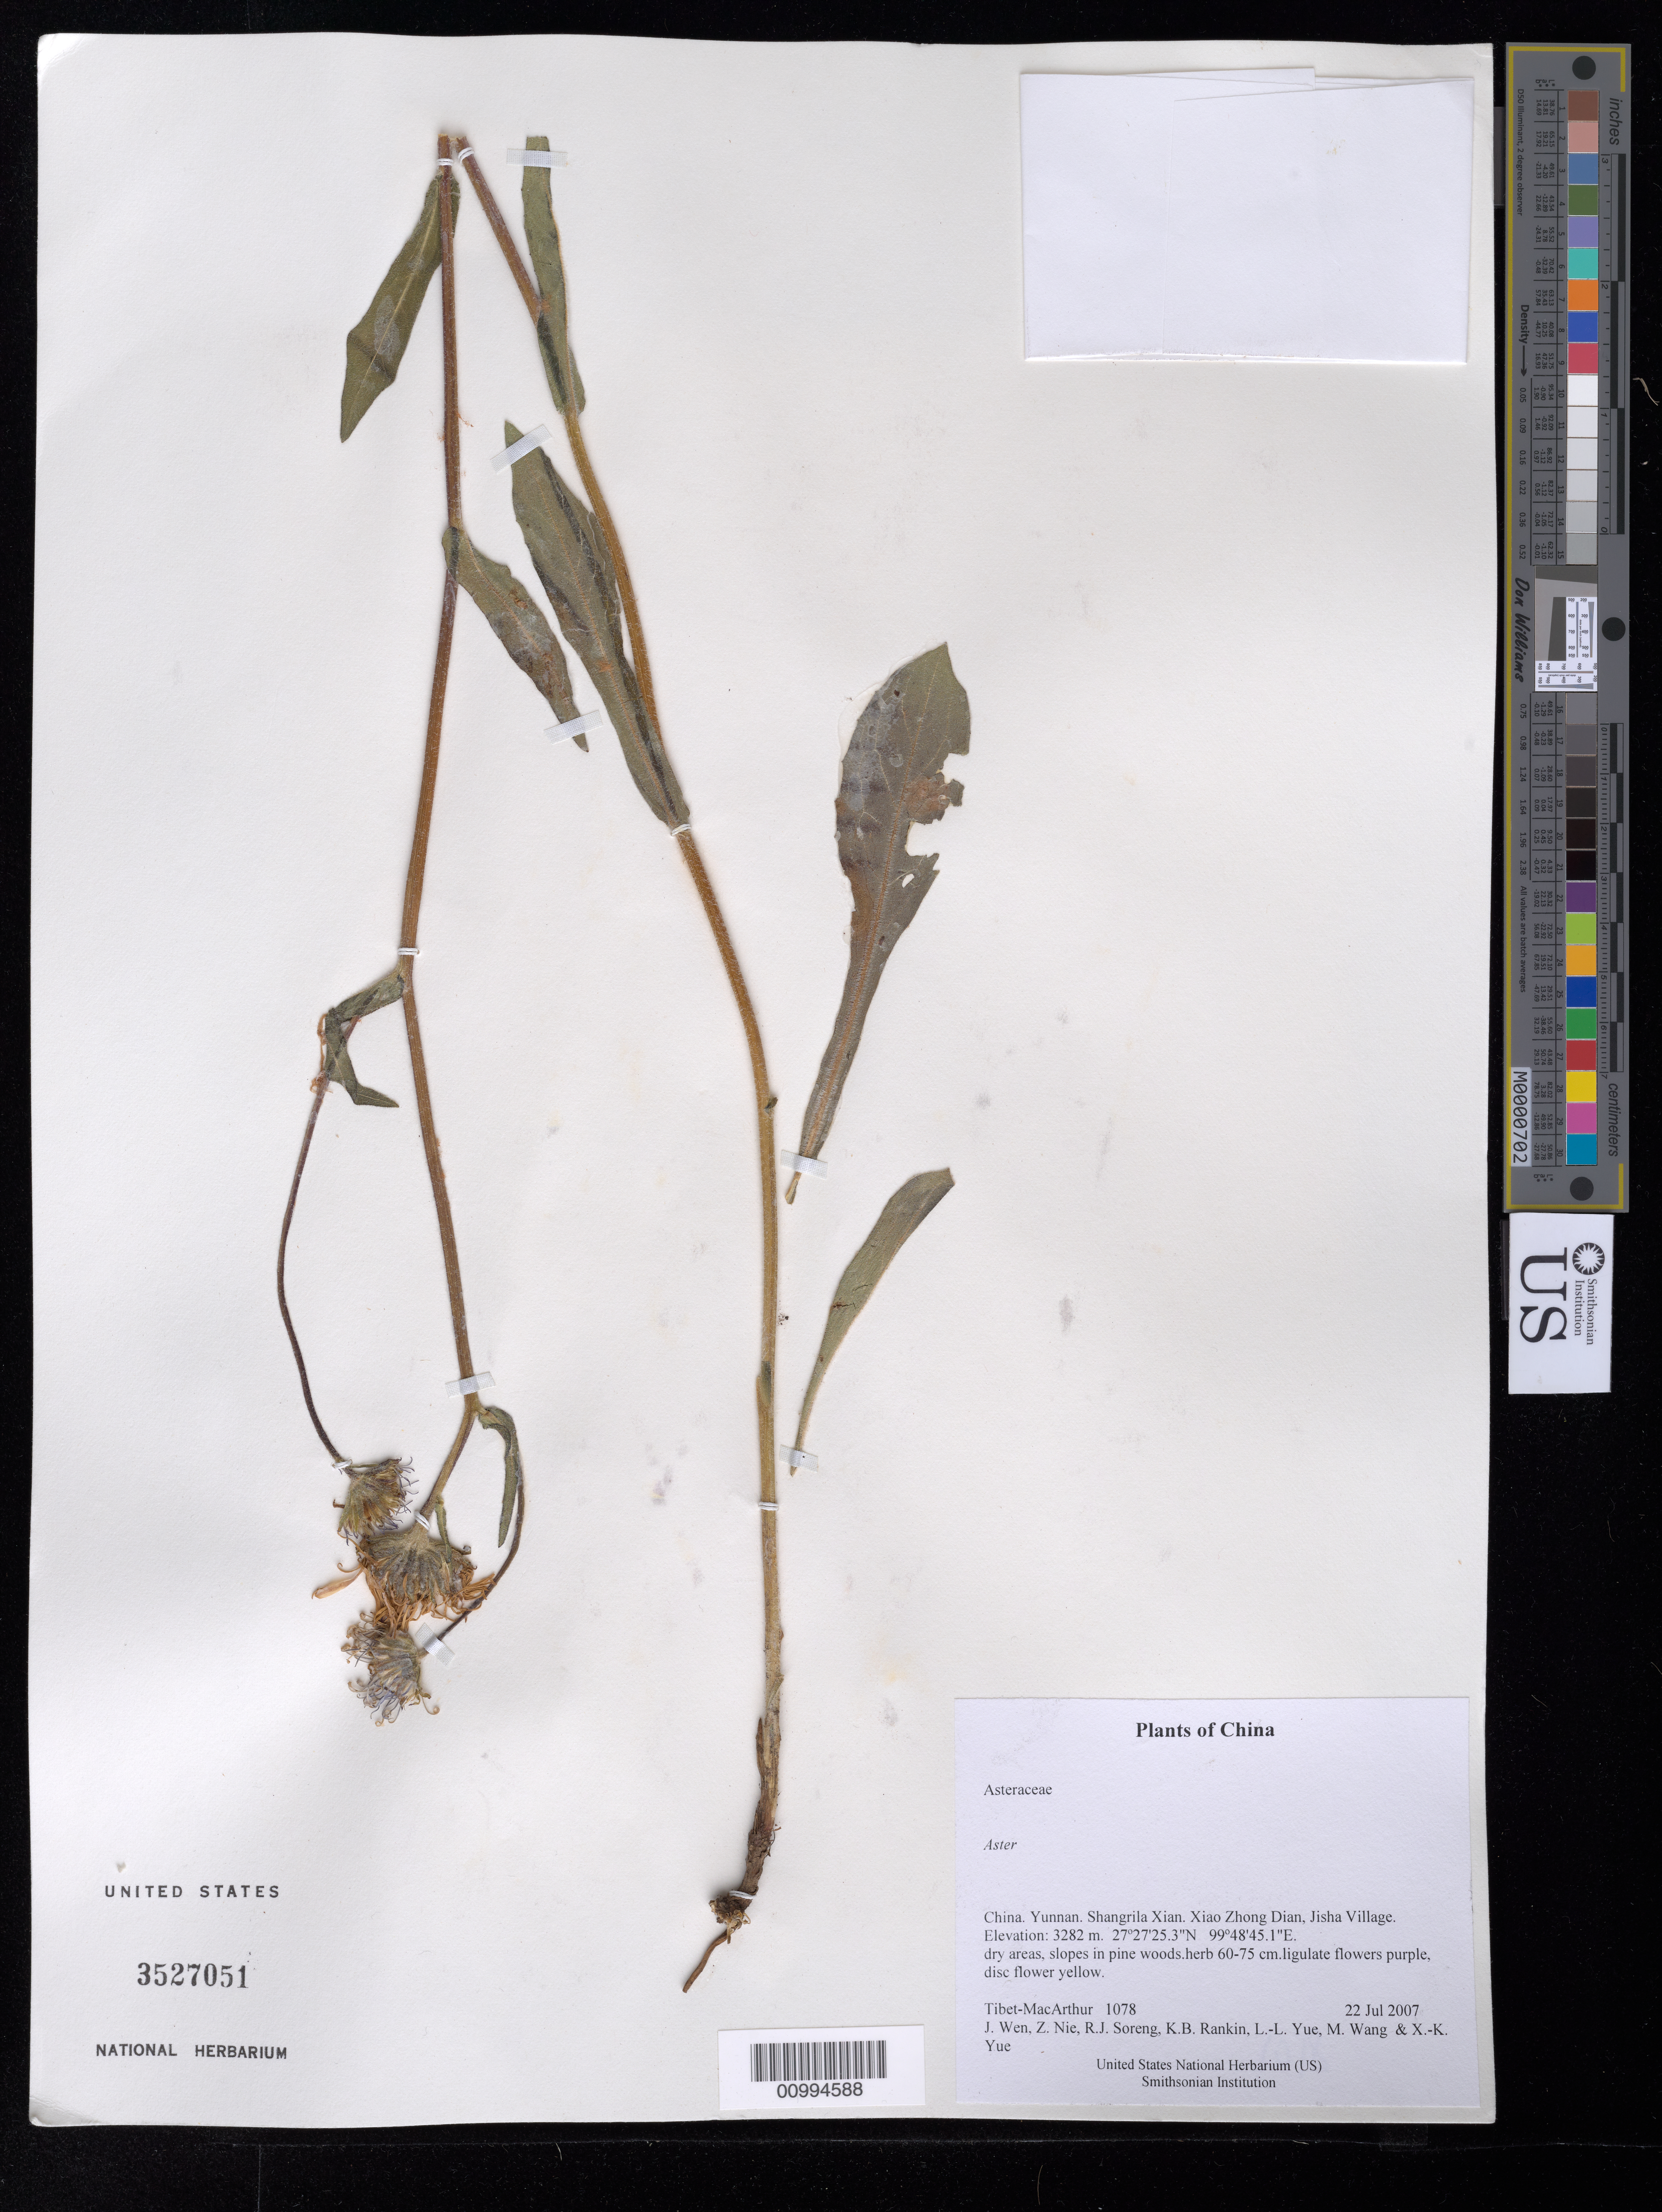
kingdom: Plantae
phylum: Tracheophyta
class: Magnoliopsida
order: Asterales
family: Asteraceae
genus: Aster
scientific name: Aster sp.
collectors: Tibet-MacArthur, J. Wen, Z. Nie, R. J. Soreng, K. Rankin, L. Yue, M. Wang & X. Yue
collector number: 1078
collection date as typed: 22 Jul 2007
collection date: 2007-07-22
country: China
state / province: Yunnan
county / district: Shangrila Xian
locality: Xiao Zhong Dian, Jisha Village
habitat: dry areas, slopes in pine woods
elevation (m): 3282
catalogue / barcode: US 3527051